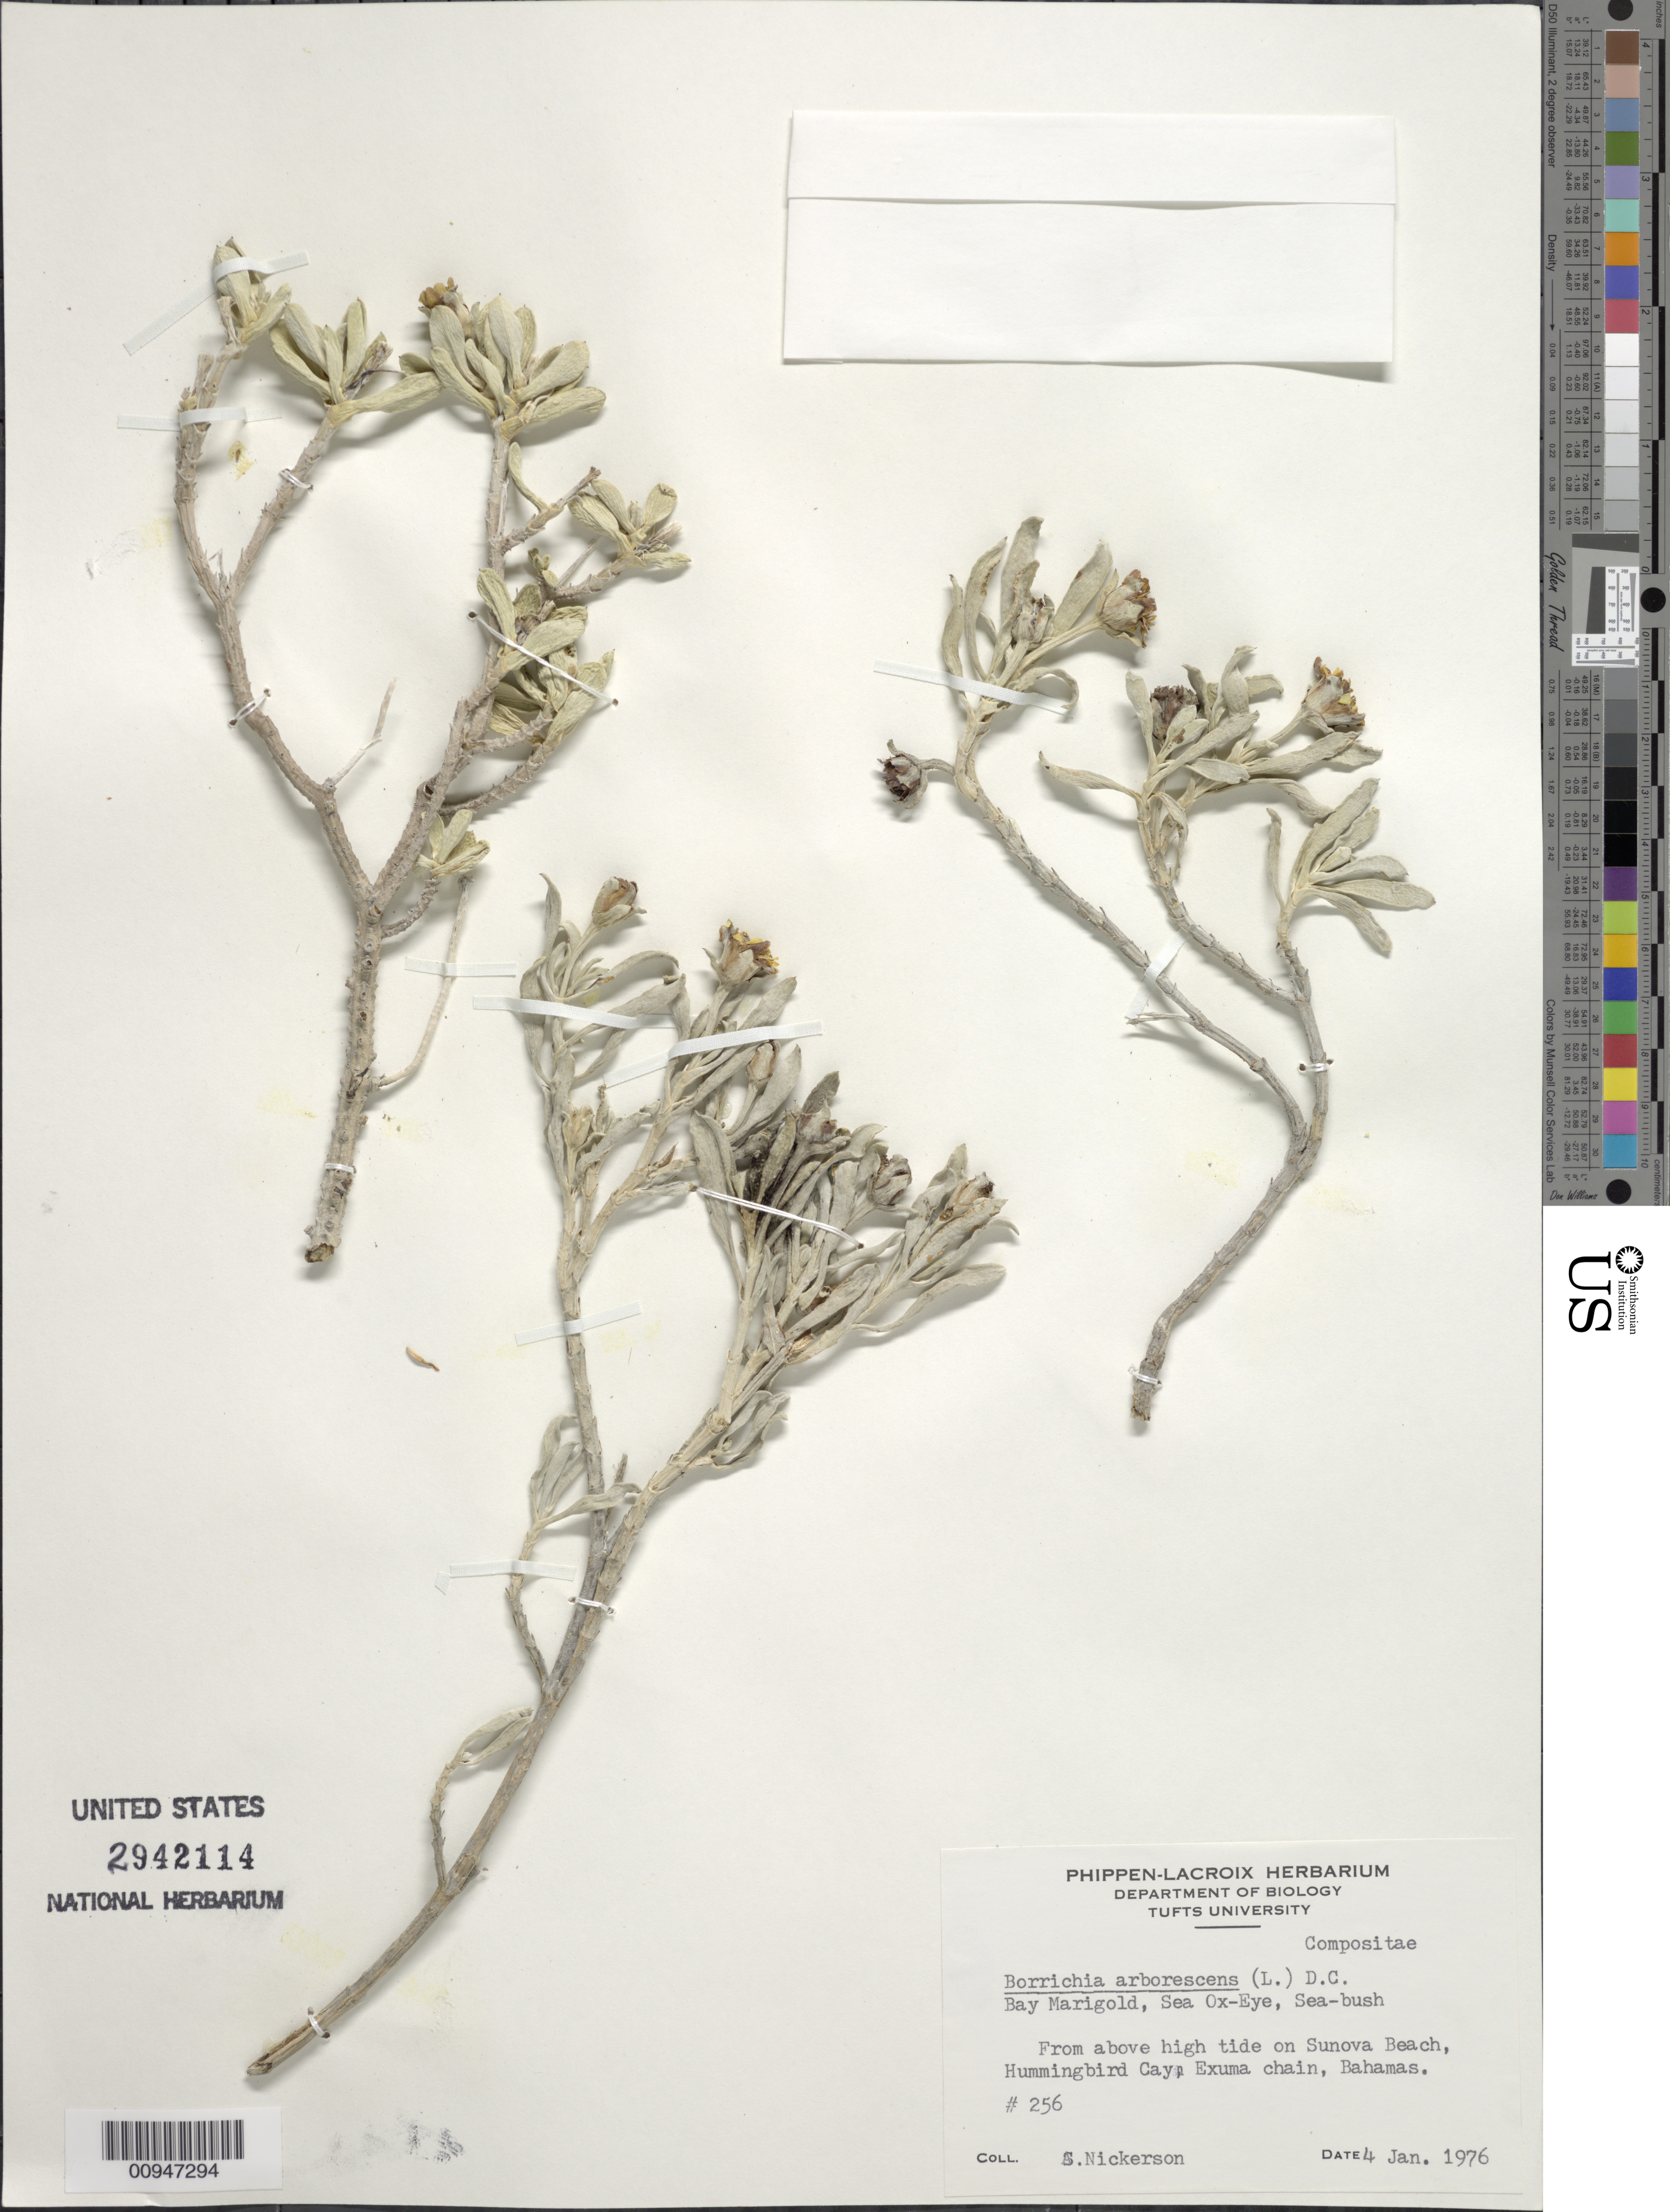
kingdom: Plantae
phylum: Tracheophyta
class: Magnoliopsida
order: Asterales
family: Asteraceae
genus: Borrichia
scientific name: Borrichia arborescens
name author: (L.) DC.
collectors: S. Nickerson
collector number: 256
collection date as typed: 04 Jan 1976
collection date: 1976-01-04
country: Bahamas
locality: On Sunova Beach, Hummingbird Cay Exuma Chain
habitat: From above high tide on beach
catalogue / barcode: US 2942114